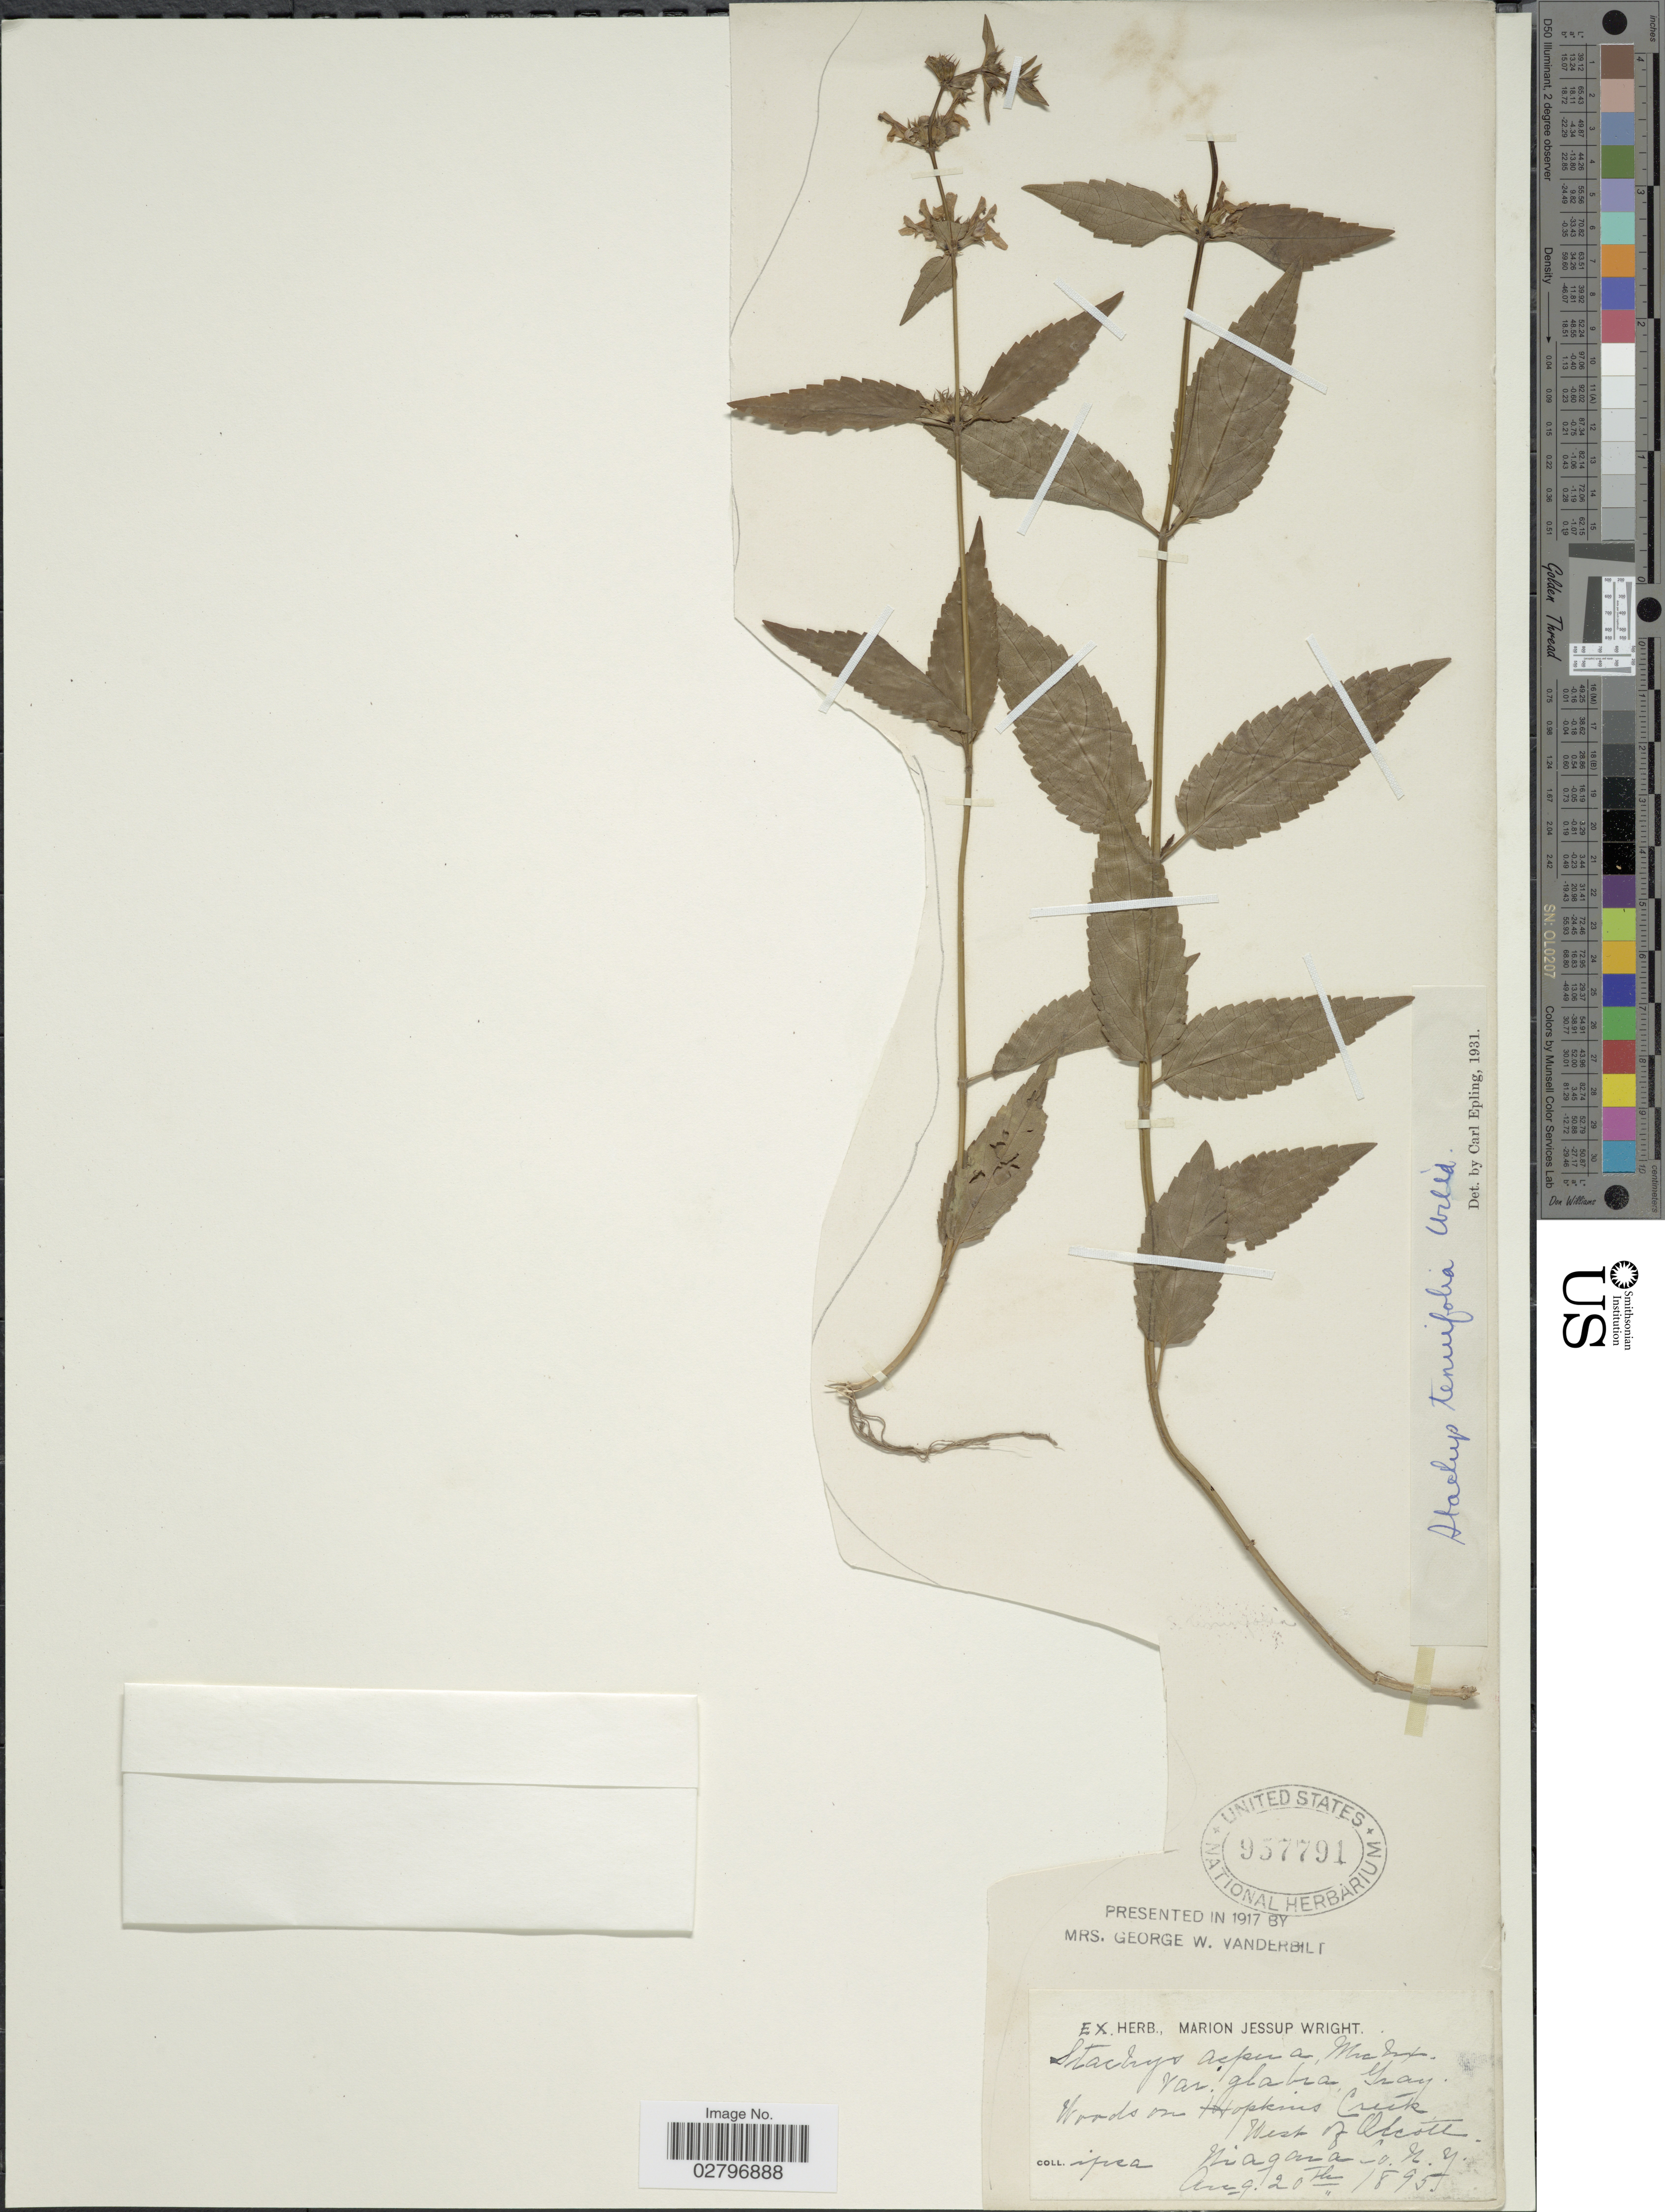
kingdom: Plantae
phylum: Tracheophyta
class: Magnoliopsida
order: Lamiales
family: Lamiaceae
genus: Stachys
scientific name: Stachys tenuifolia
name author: Willd.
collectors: M. J. Wright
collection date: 1895-08-20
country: United States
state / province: New York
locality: Woods on Hopkins Creek, West of Alcott, Niagara Co.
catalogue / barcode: US 957791